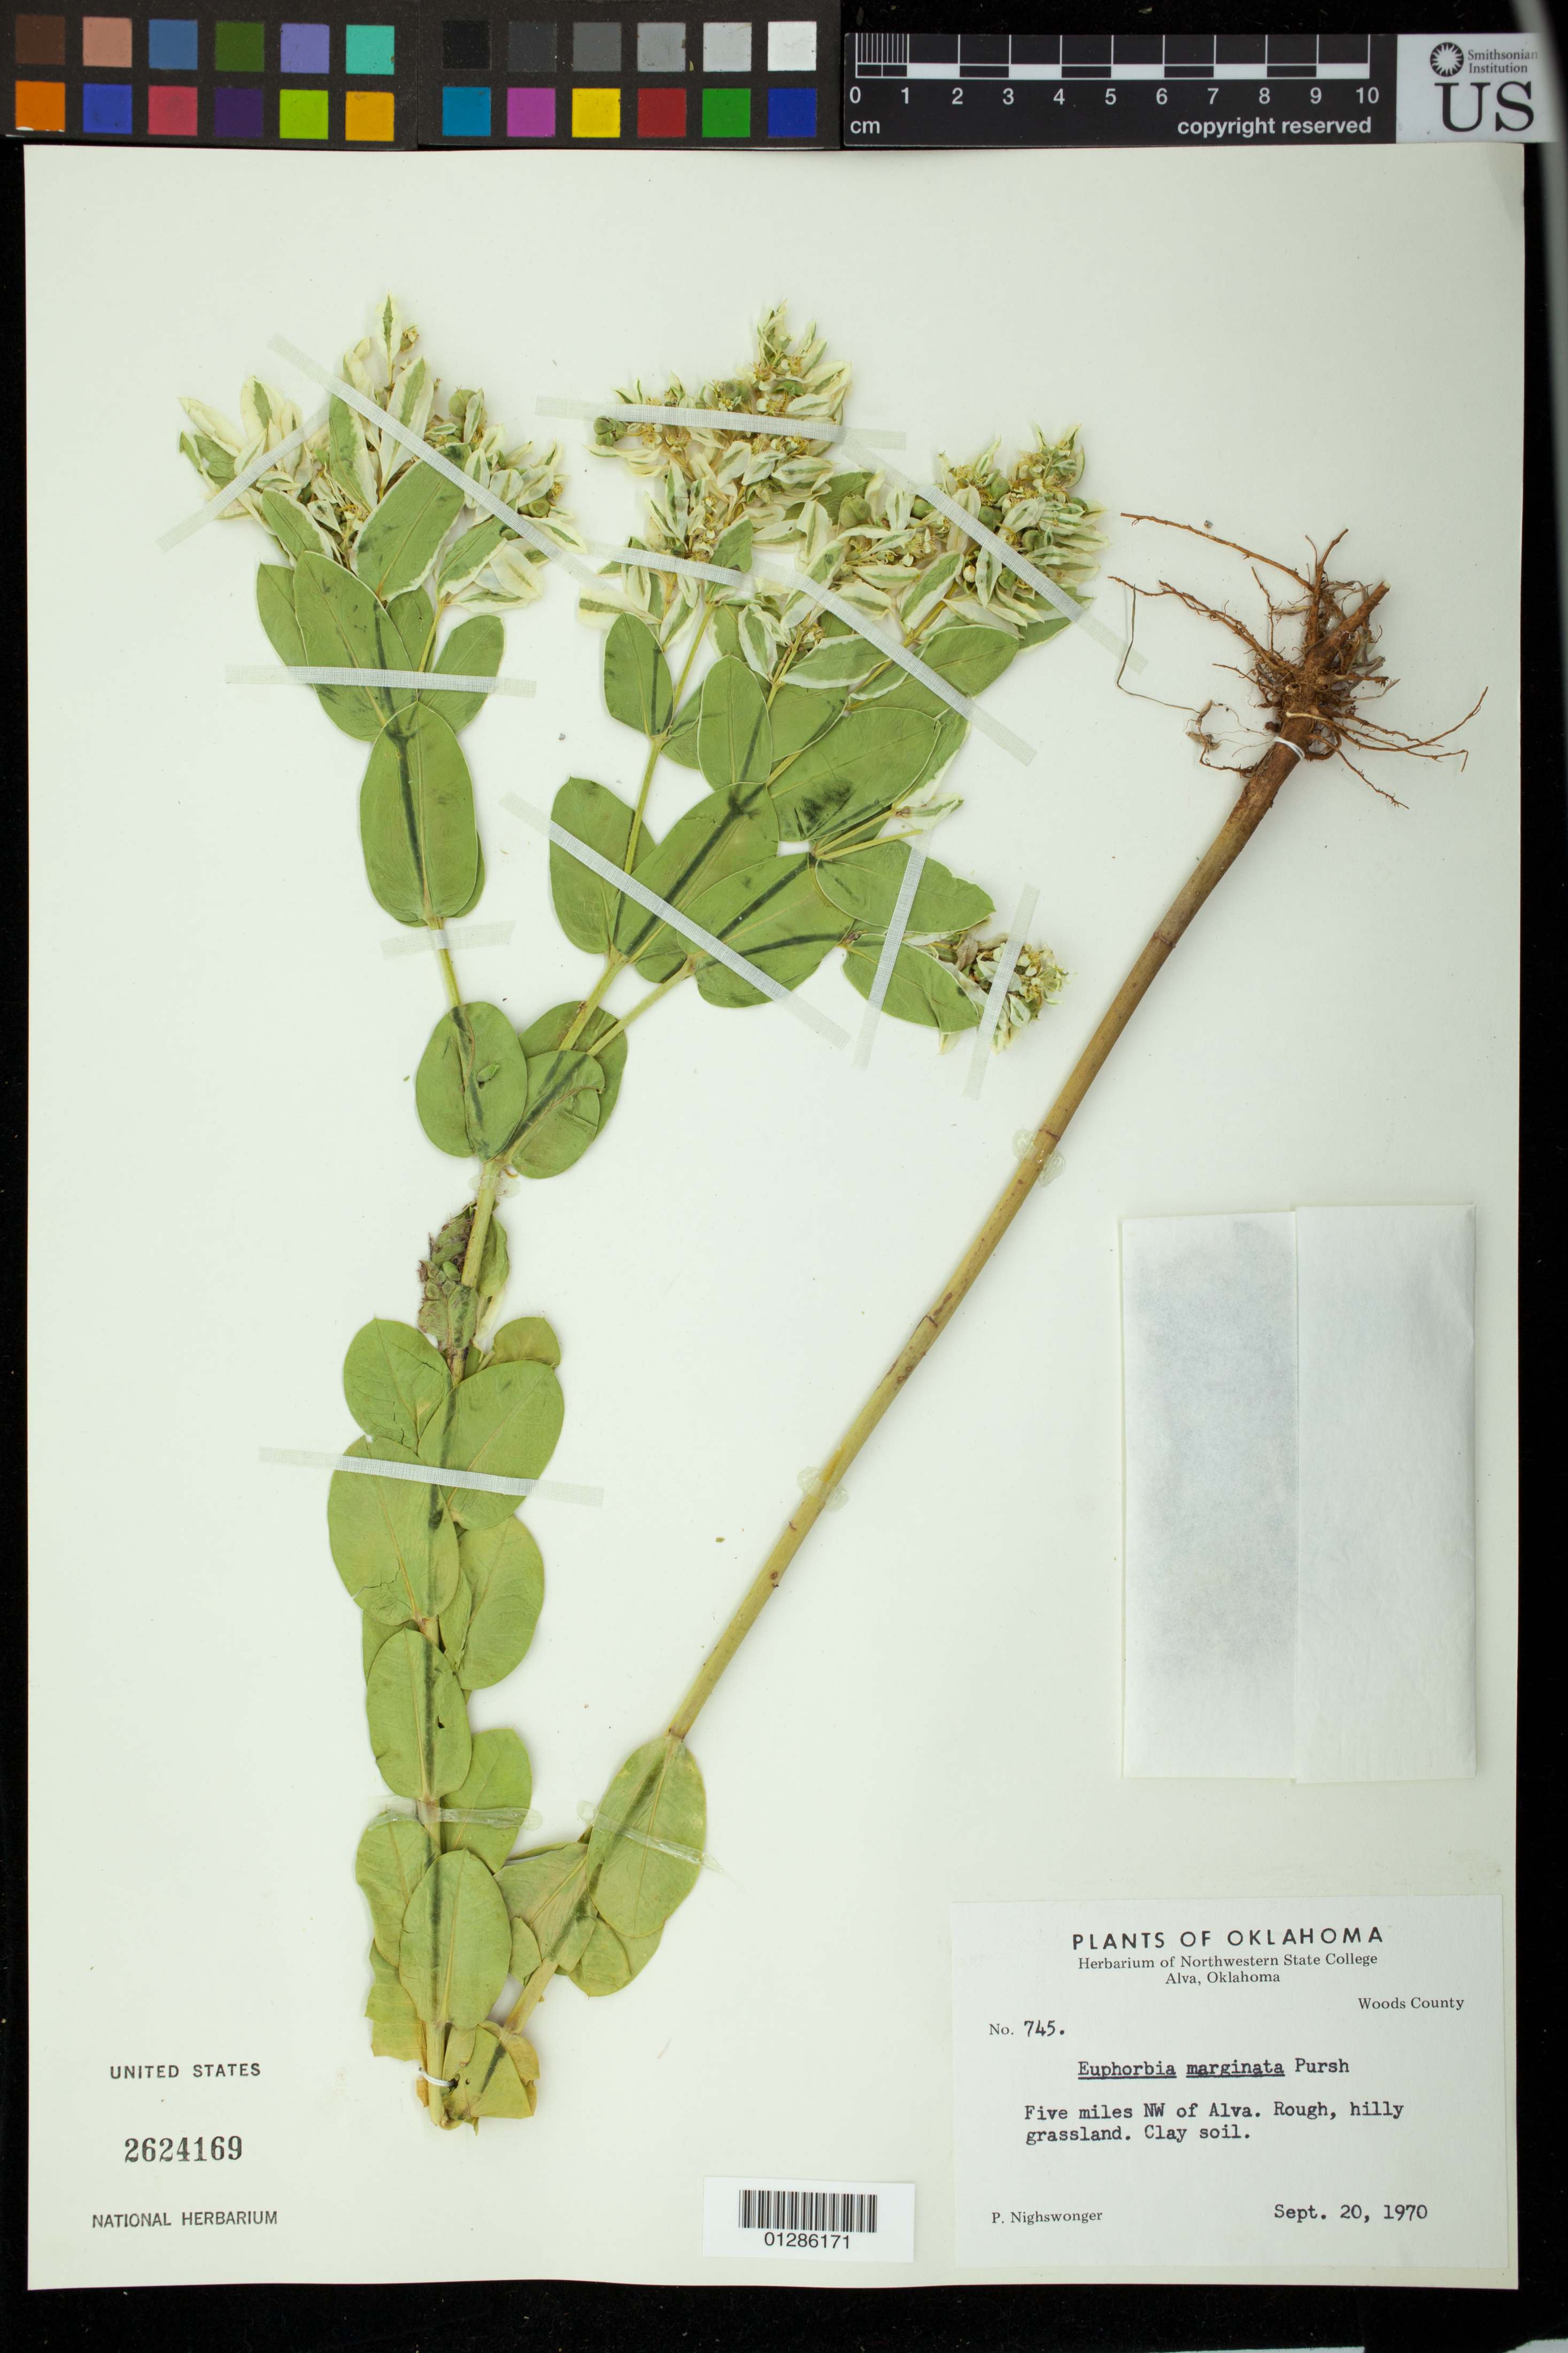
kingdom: Plantae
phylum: Tracheophyta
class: Magnoliopsida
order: Malpighiales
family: Euphorbiaceae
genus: Euphorbia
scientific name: Euphorbia marginata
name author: Pursh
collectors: P. Nighswonger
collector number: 745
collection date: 1970-09-20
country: United States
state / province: Oklahoma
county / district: Woods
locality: Five miles NW of Alva. Rough, hilly grassland, Clay soil.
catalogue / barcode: US 2624169